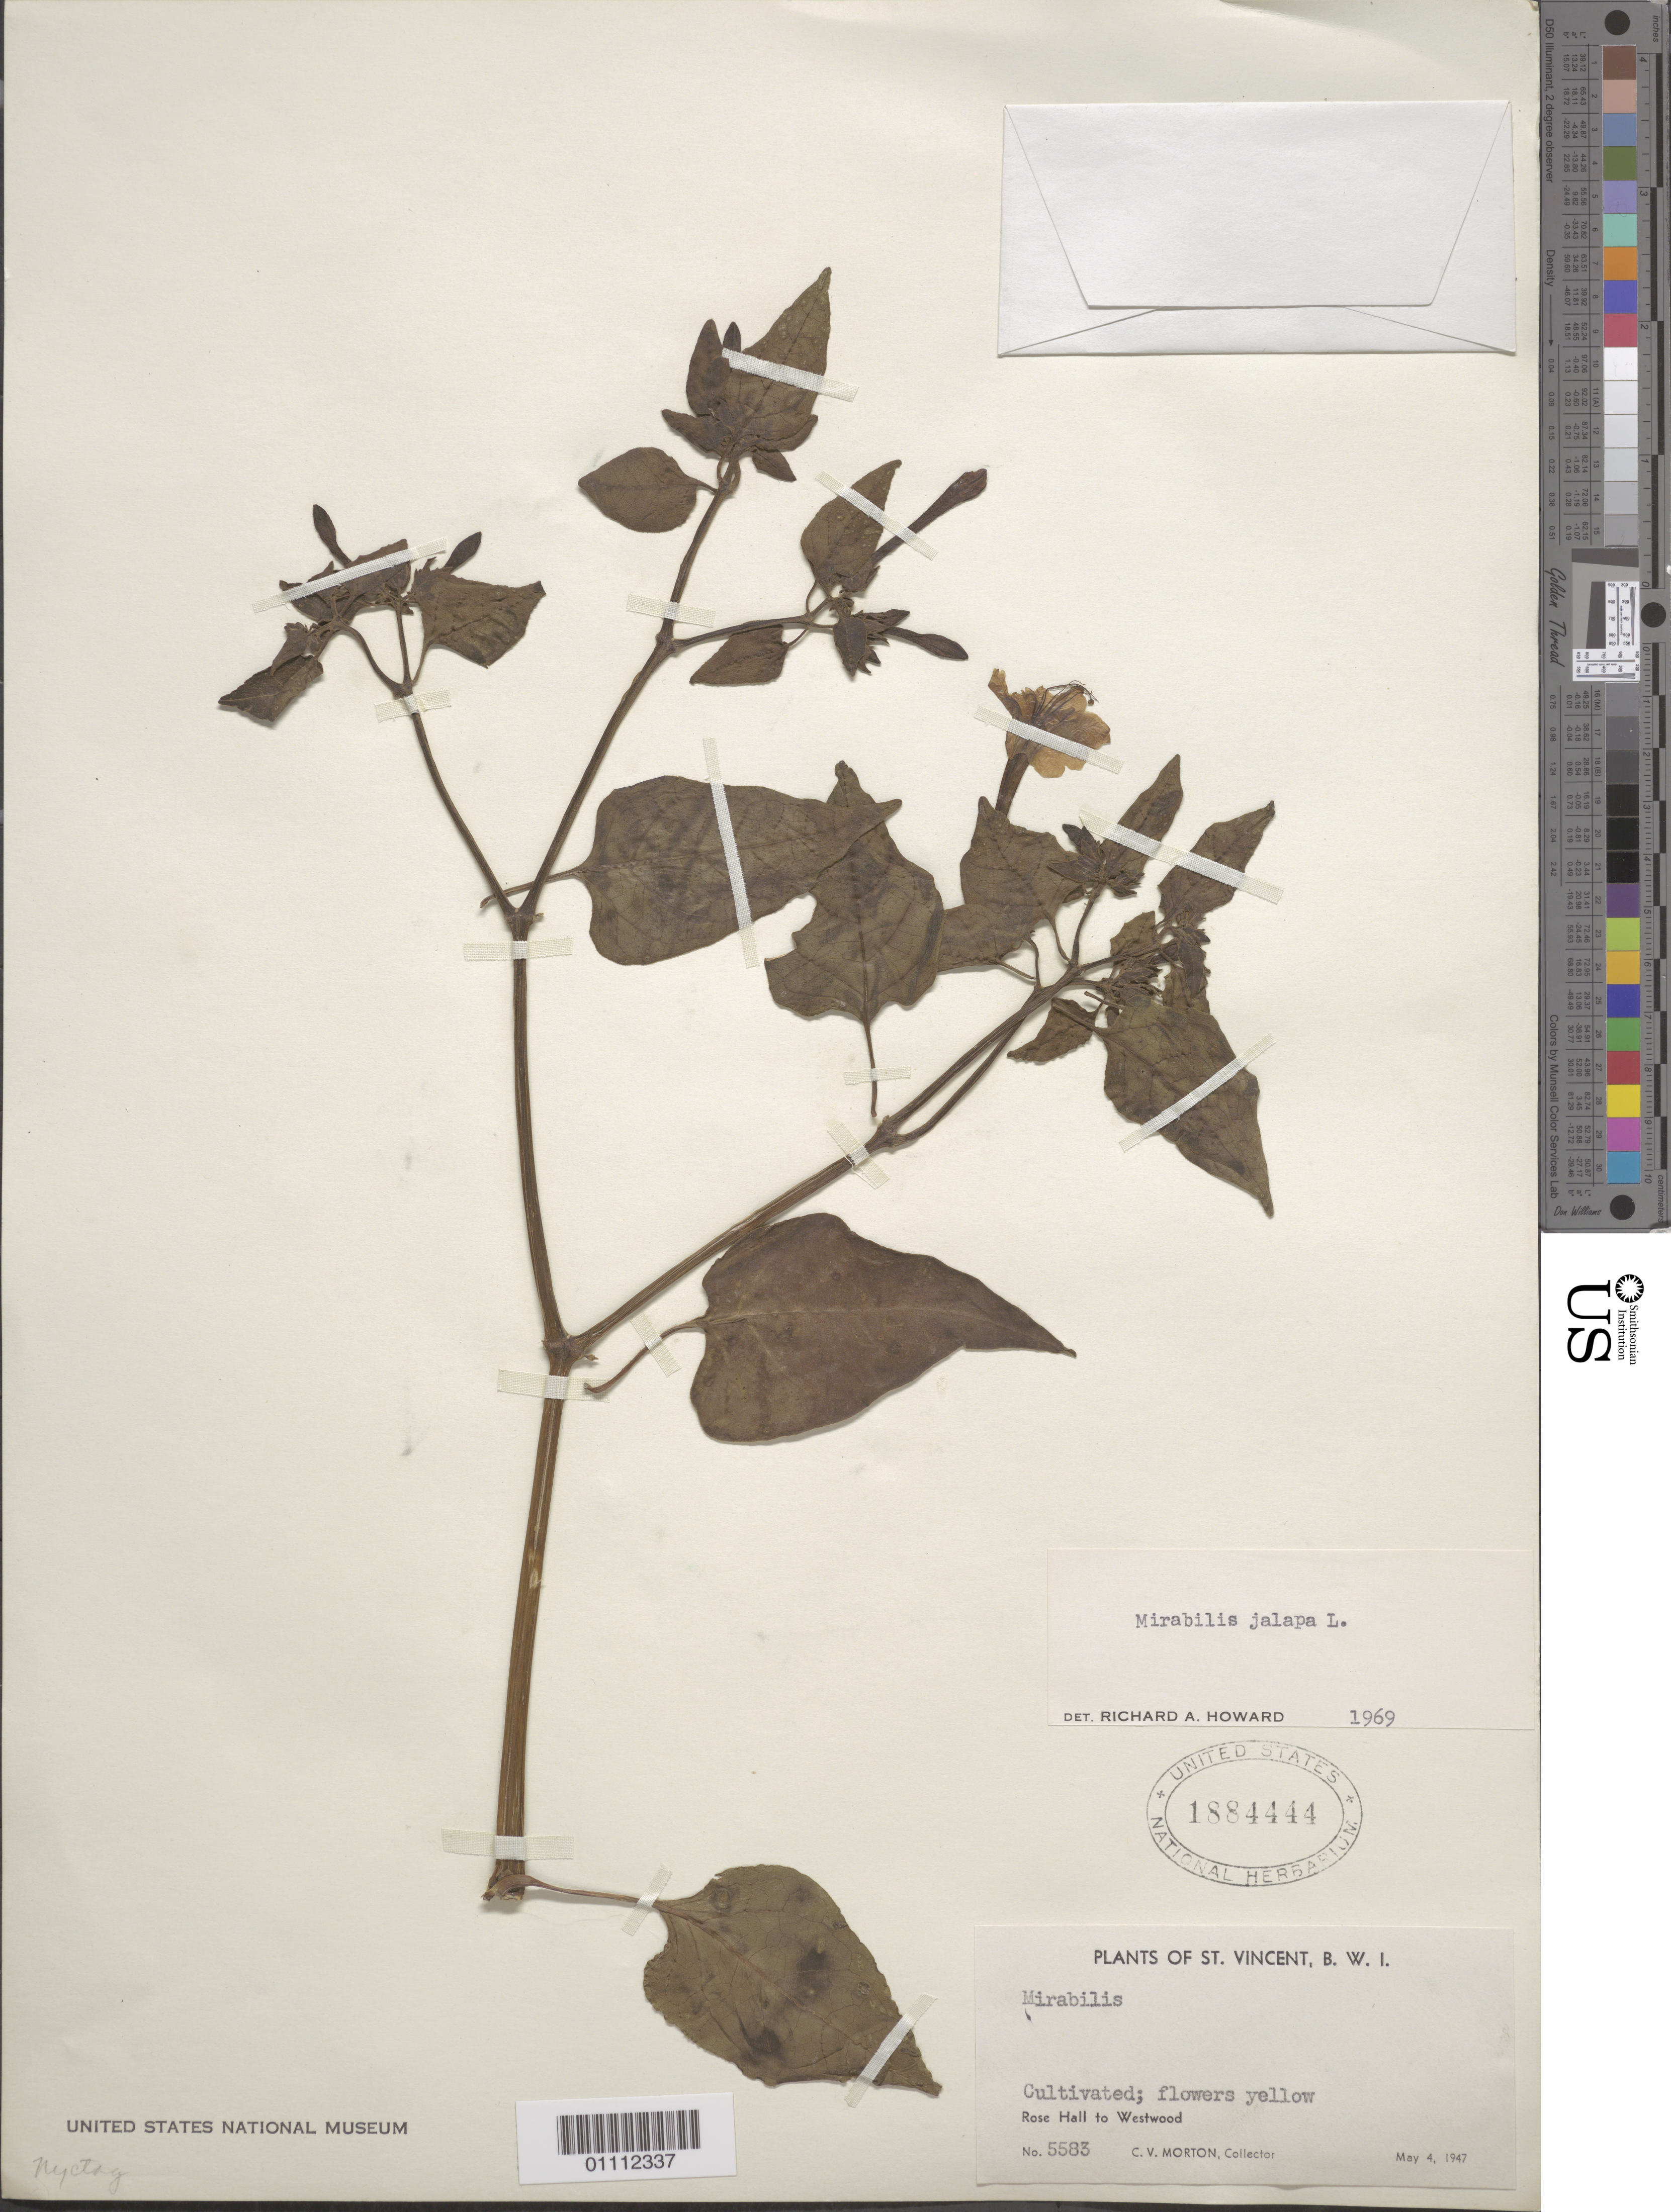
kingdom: Plantae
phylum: Tracheophyta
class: Magnoliopsida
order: Caryophyllales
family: Nyctaginaceae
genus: Mirabilis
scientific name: Mirabilis jalapa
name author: L.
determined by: Howard, R. A.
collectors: C. V. Morton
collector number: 5583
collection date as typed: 04 May 1947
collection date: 1947-05-04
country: St. Vincent - Grenadines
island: St. Vincent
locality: Rose Hall to Westwood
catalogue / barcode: US 1884444